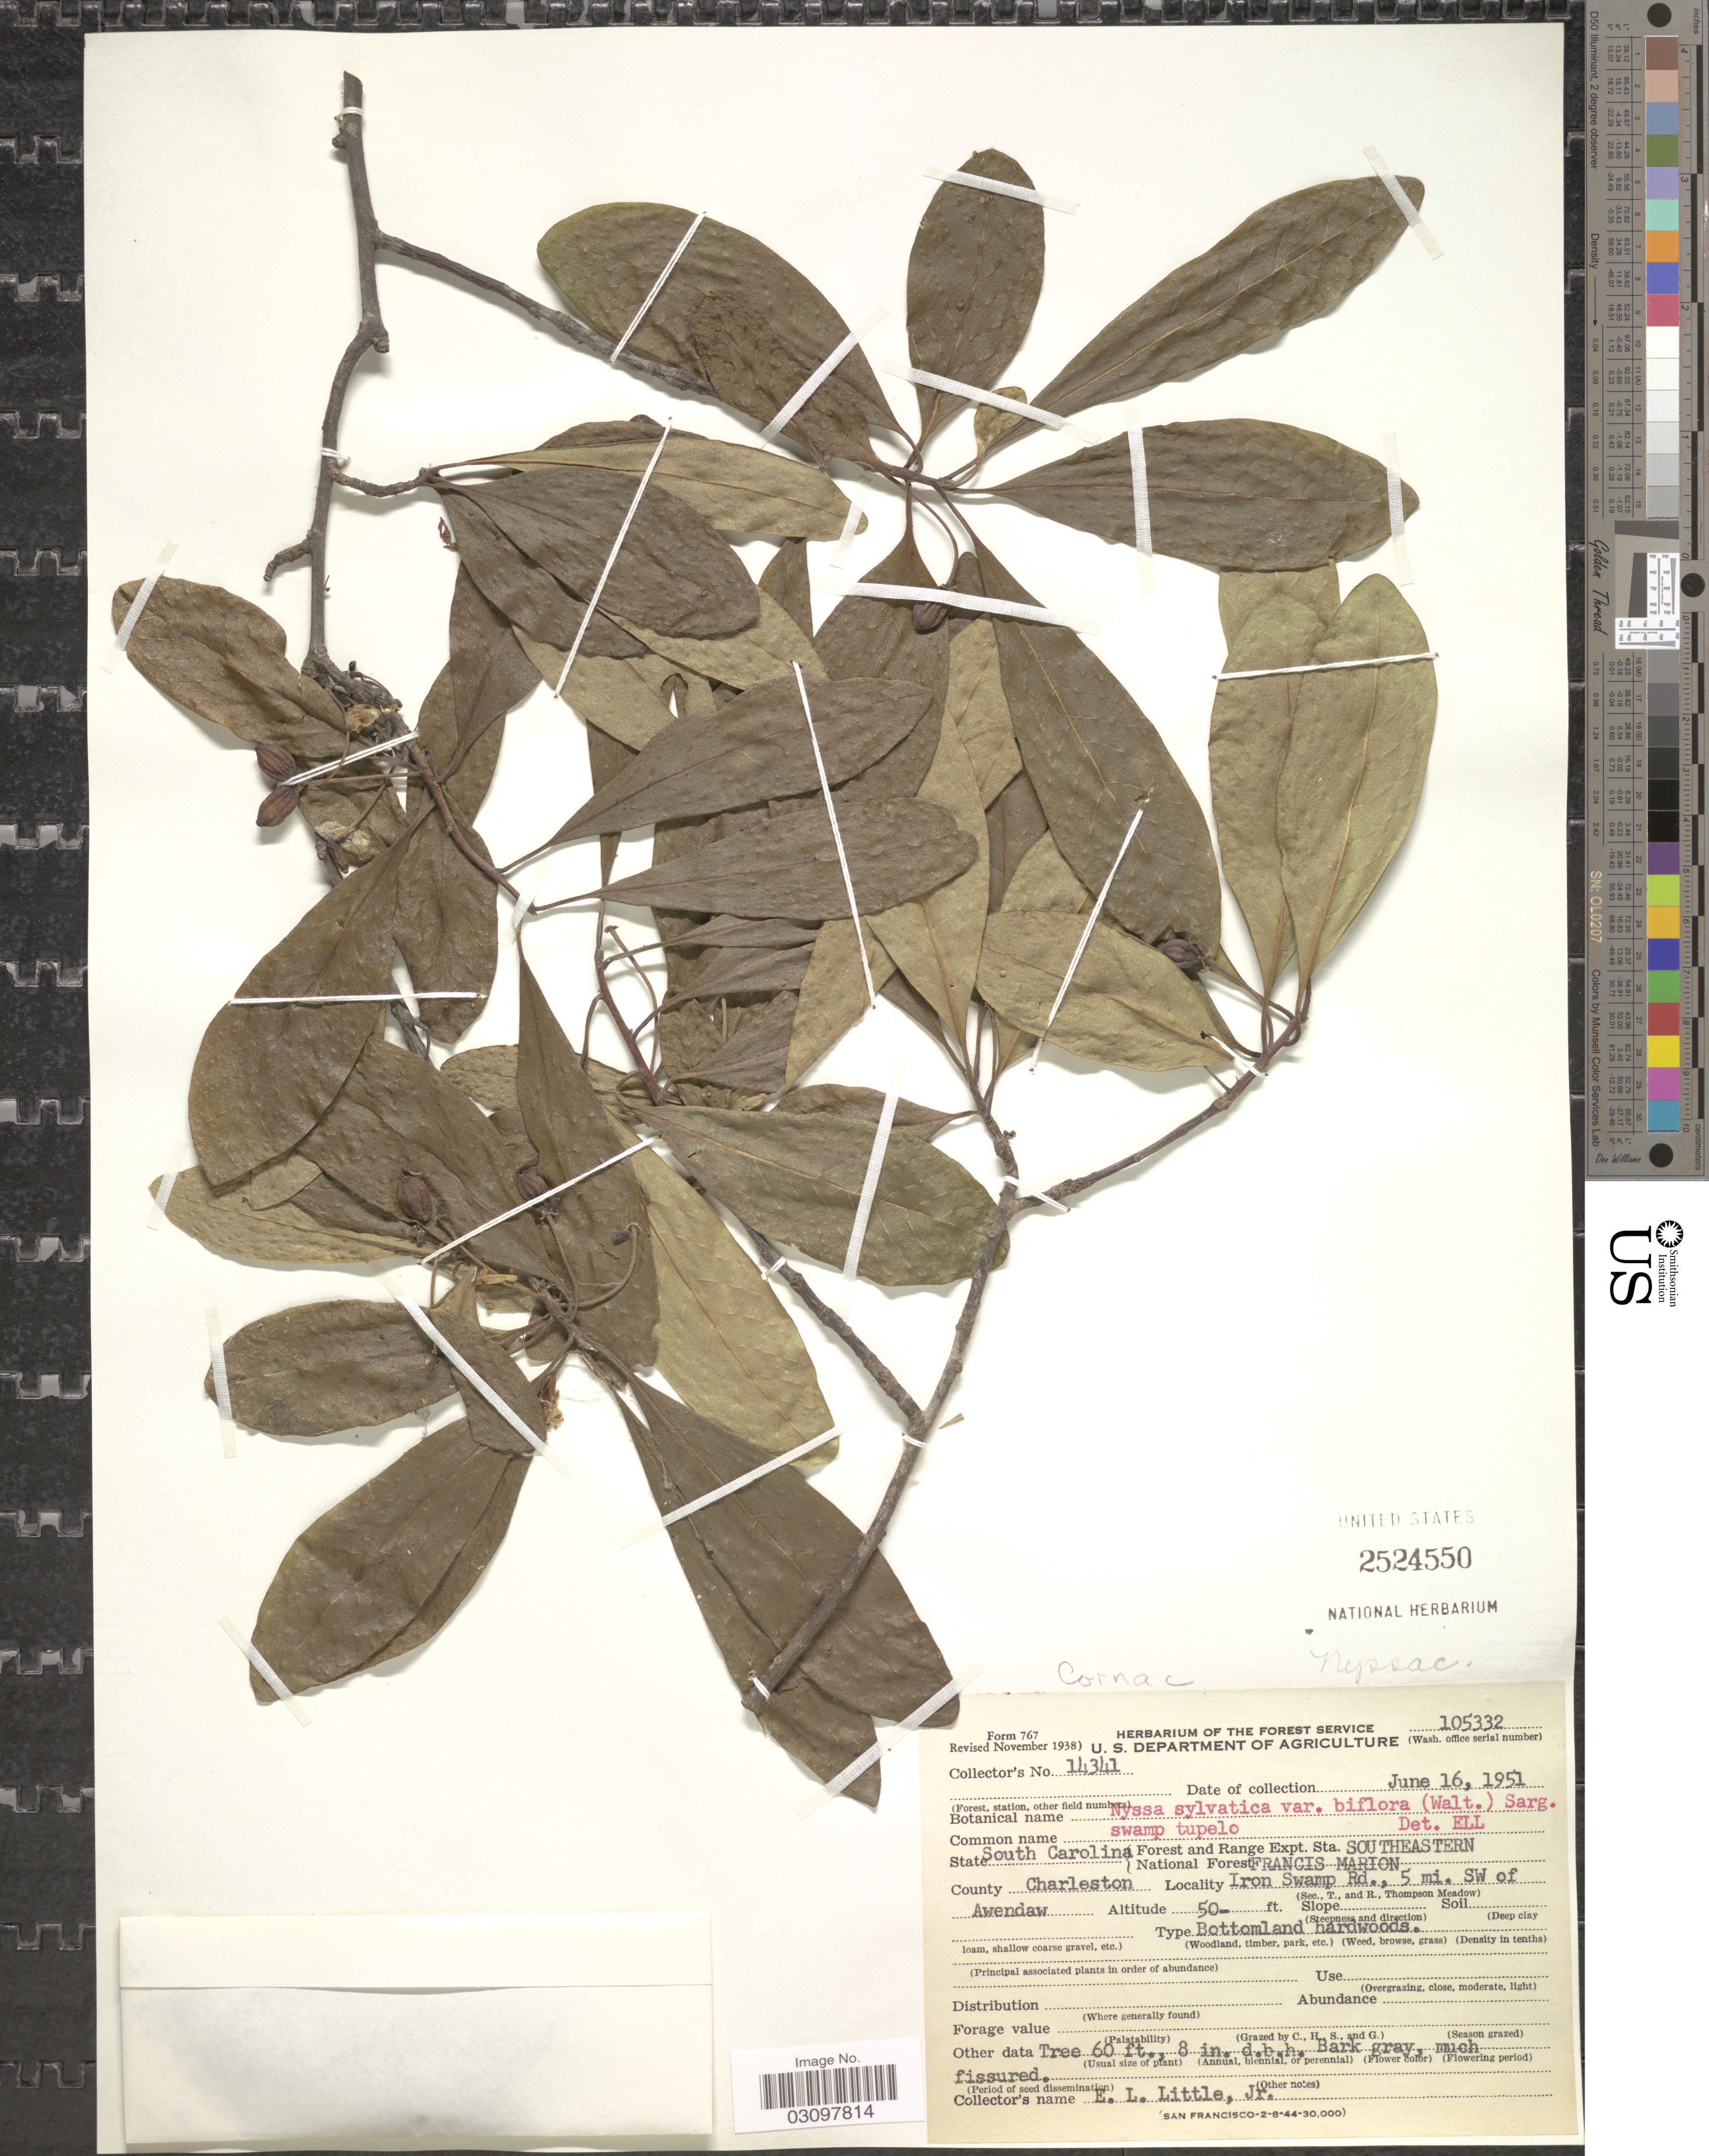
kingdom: Plantae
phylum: Tracheophyta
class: Magnoliopsida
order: Cornales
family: Nyssaceae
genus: Nyssa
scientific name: Nyssa biflora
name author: Walter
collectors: E. L. Little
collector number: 14341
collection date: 1951-06-16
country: United States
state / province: South Carolina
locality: Forest and Range Expt. Sta. National Forest Southeastern Francis Marion (Santee Exp. F). County Charleston. Iron Swamp Rd., 5 mi. SW of Awendaw.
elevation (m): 15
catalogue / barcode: US 2524550